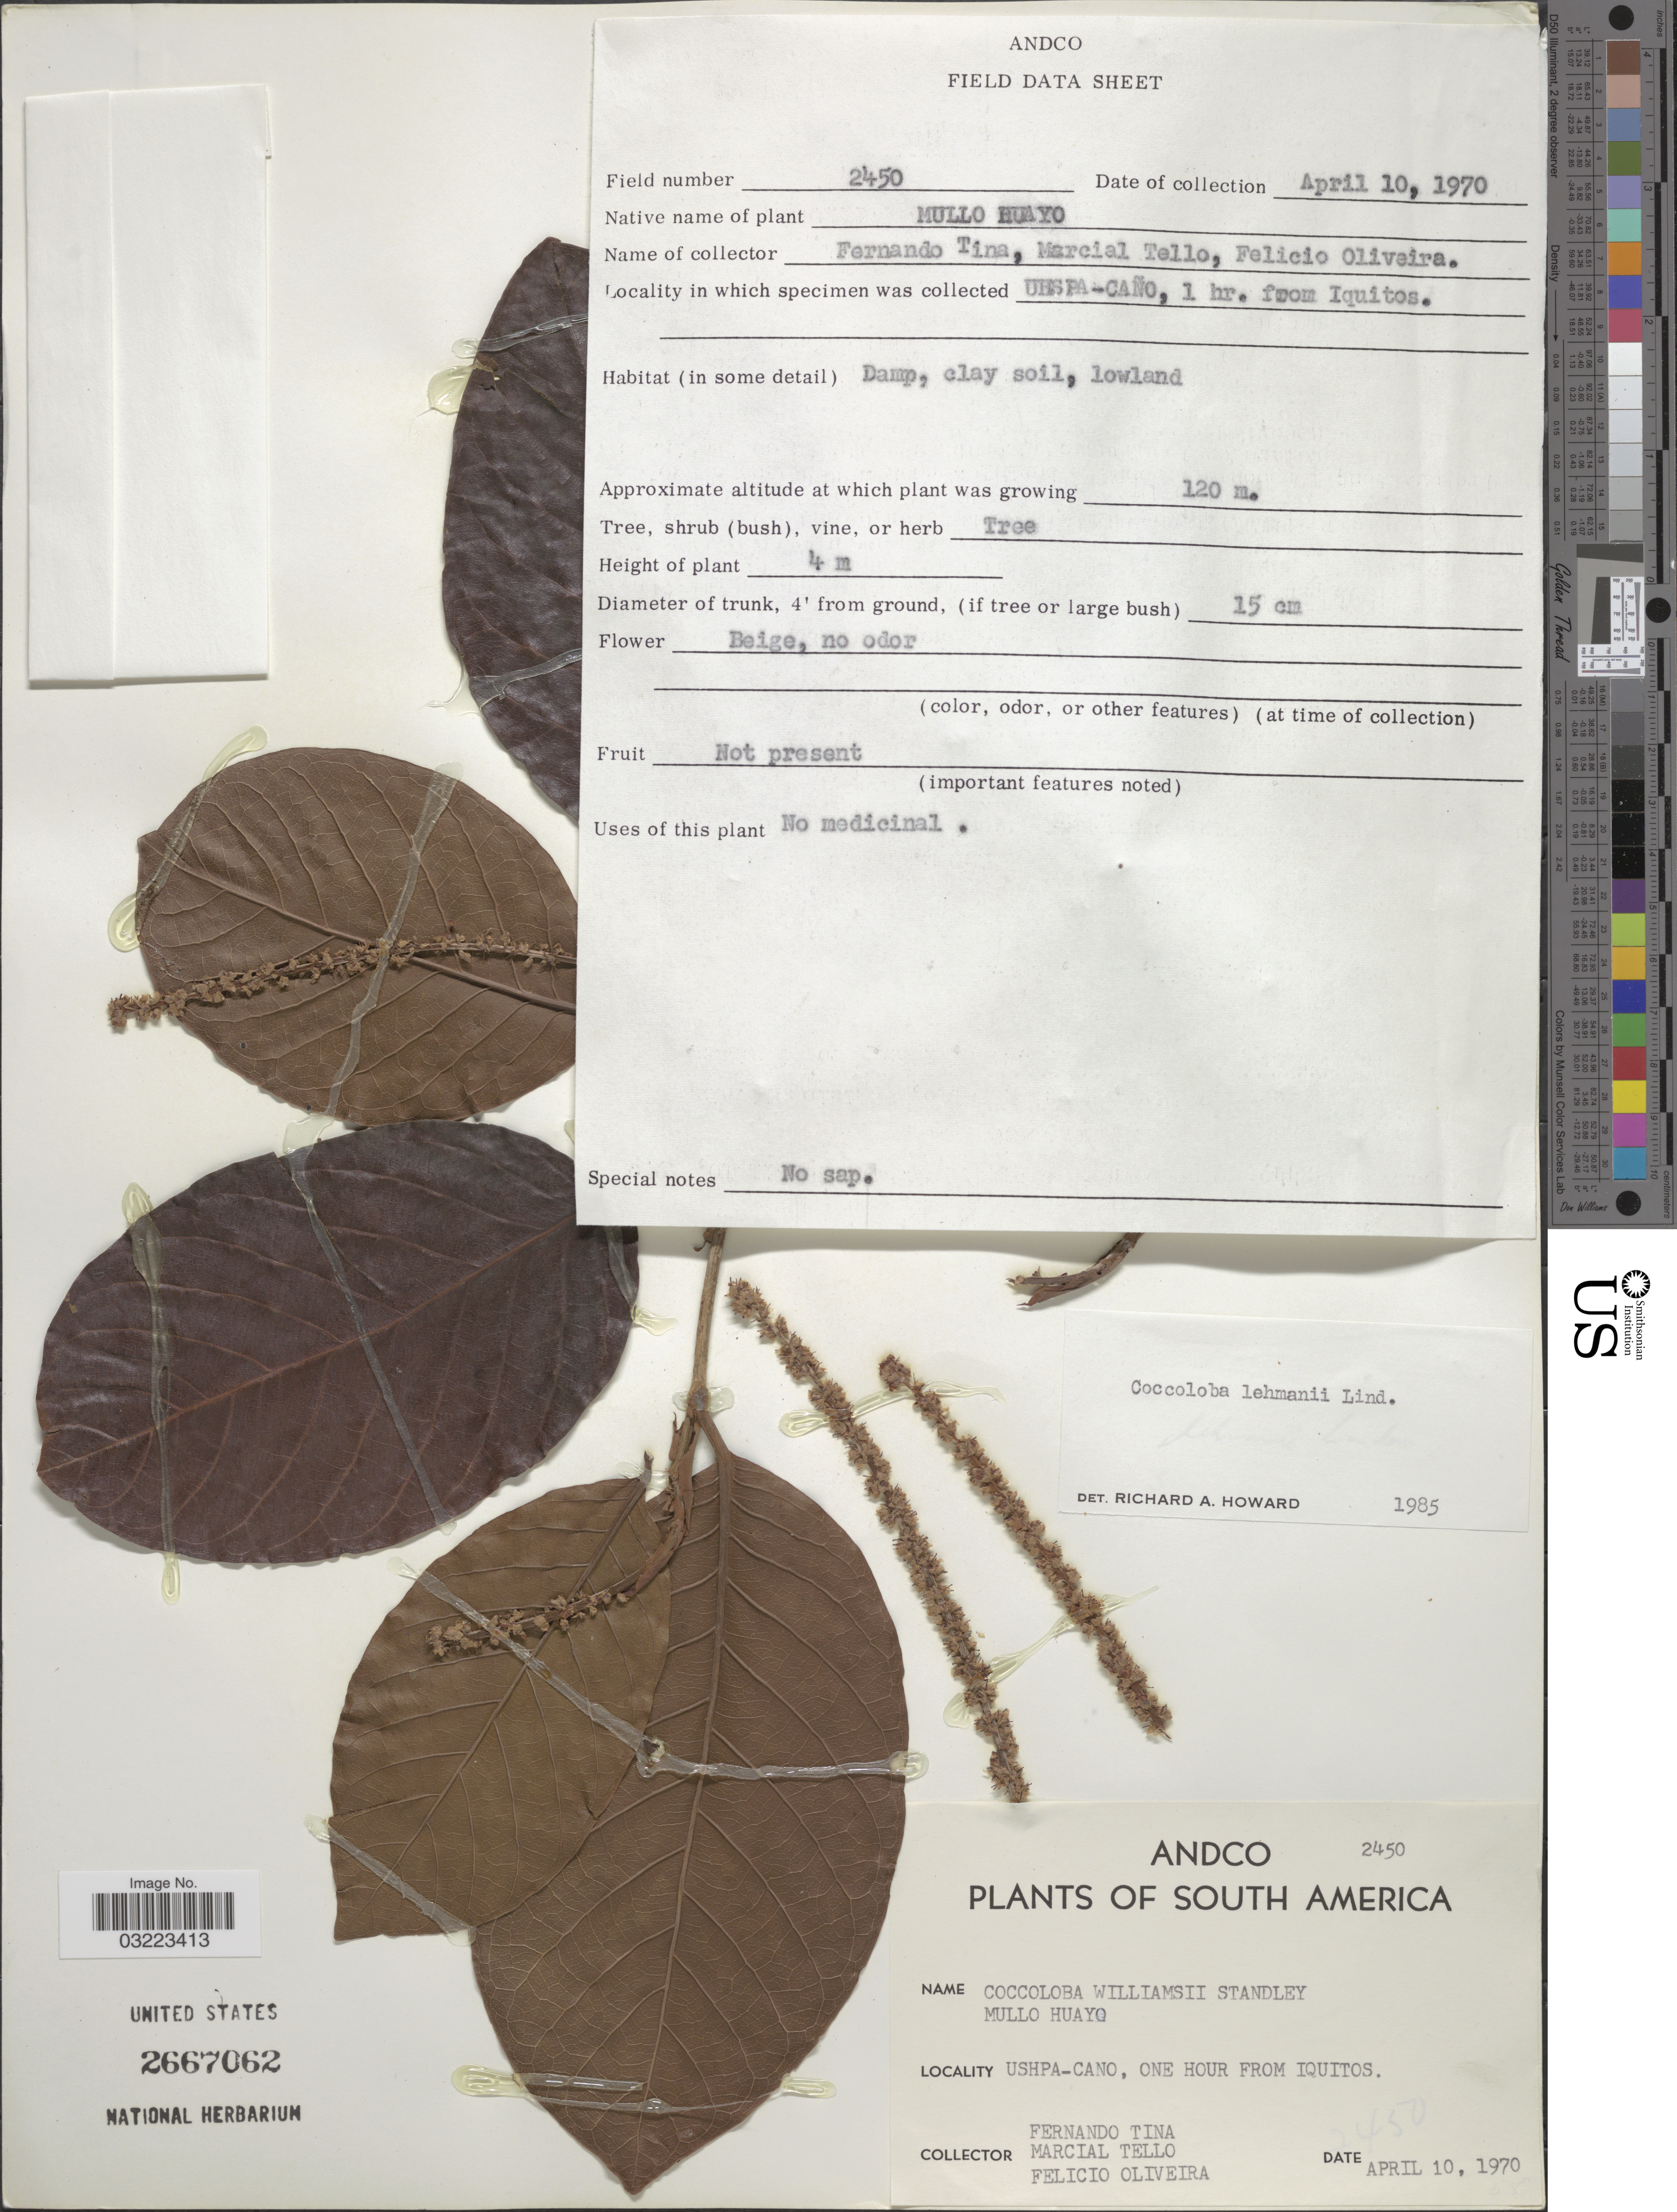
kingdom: Plantae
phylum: Tracheophyta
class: Magnoliopsida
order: Caryophyllales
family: Polygonaceae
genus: Coccoloba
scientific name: Coccoloba lehmannii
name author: Lindau ex Hieron.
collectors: F. Tina, M. Tello & F. Oliveira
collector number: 2450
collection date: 1970-04-10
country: Peru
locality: South America. Ushpa-Cano, one hour from Iquitos. Andco. [unsure placement]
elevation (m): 120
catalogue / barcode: US 2667062